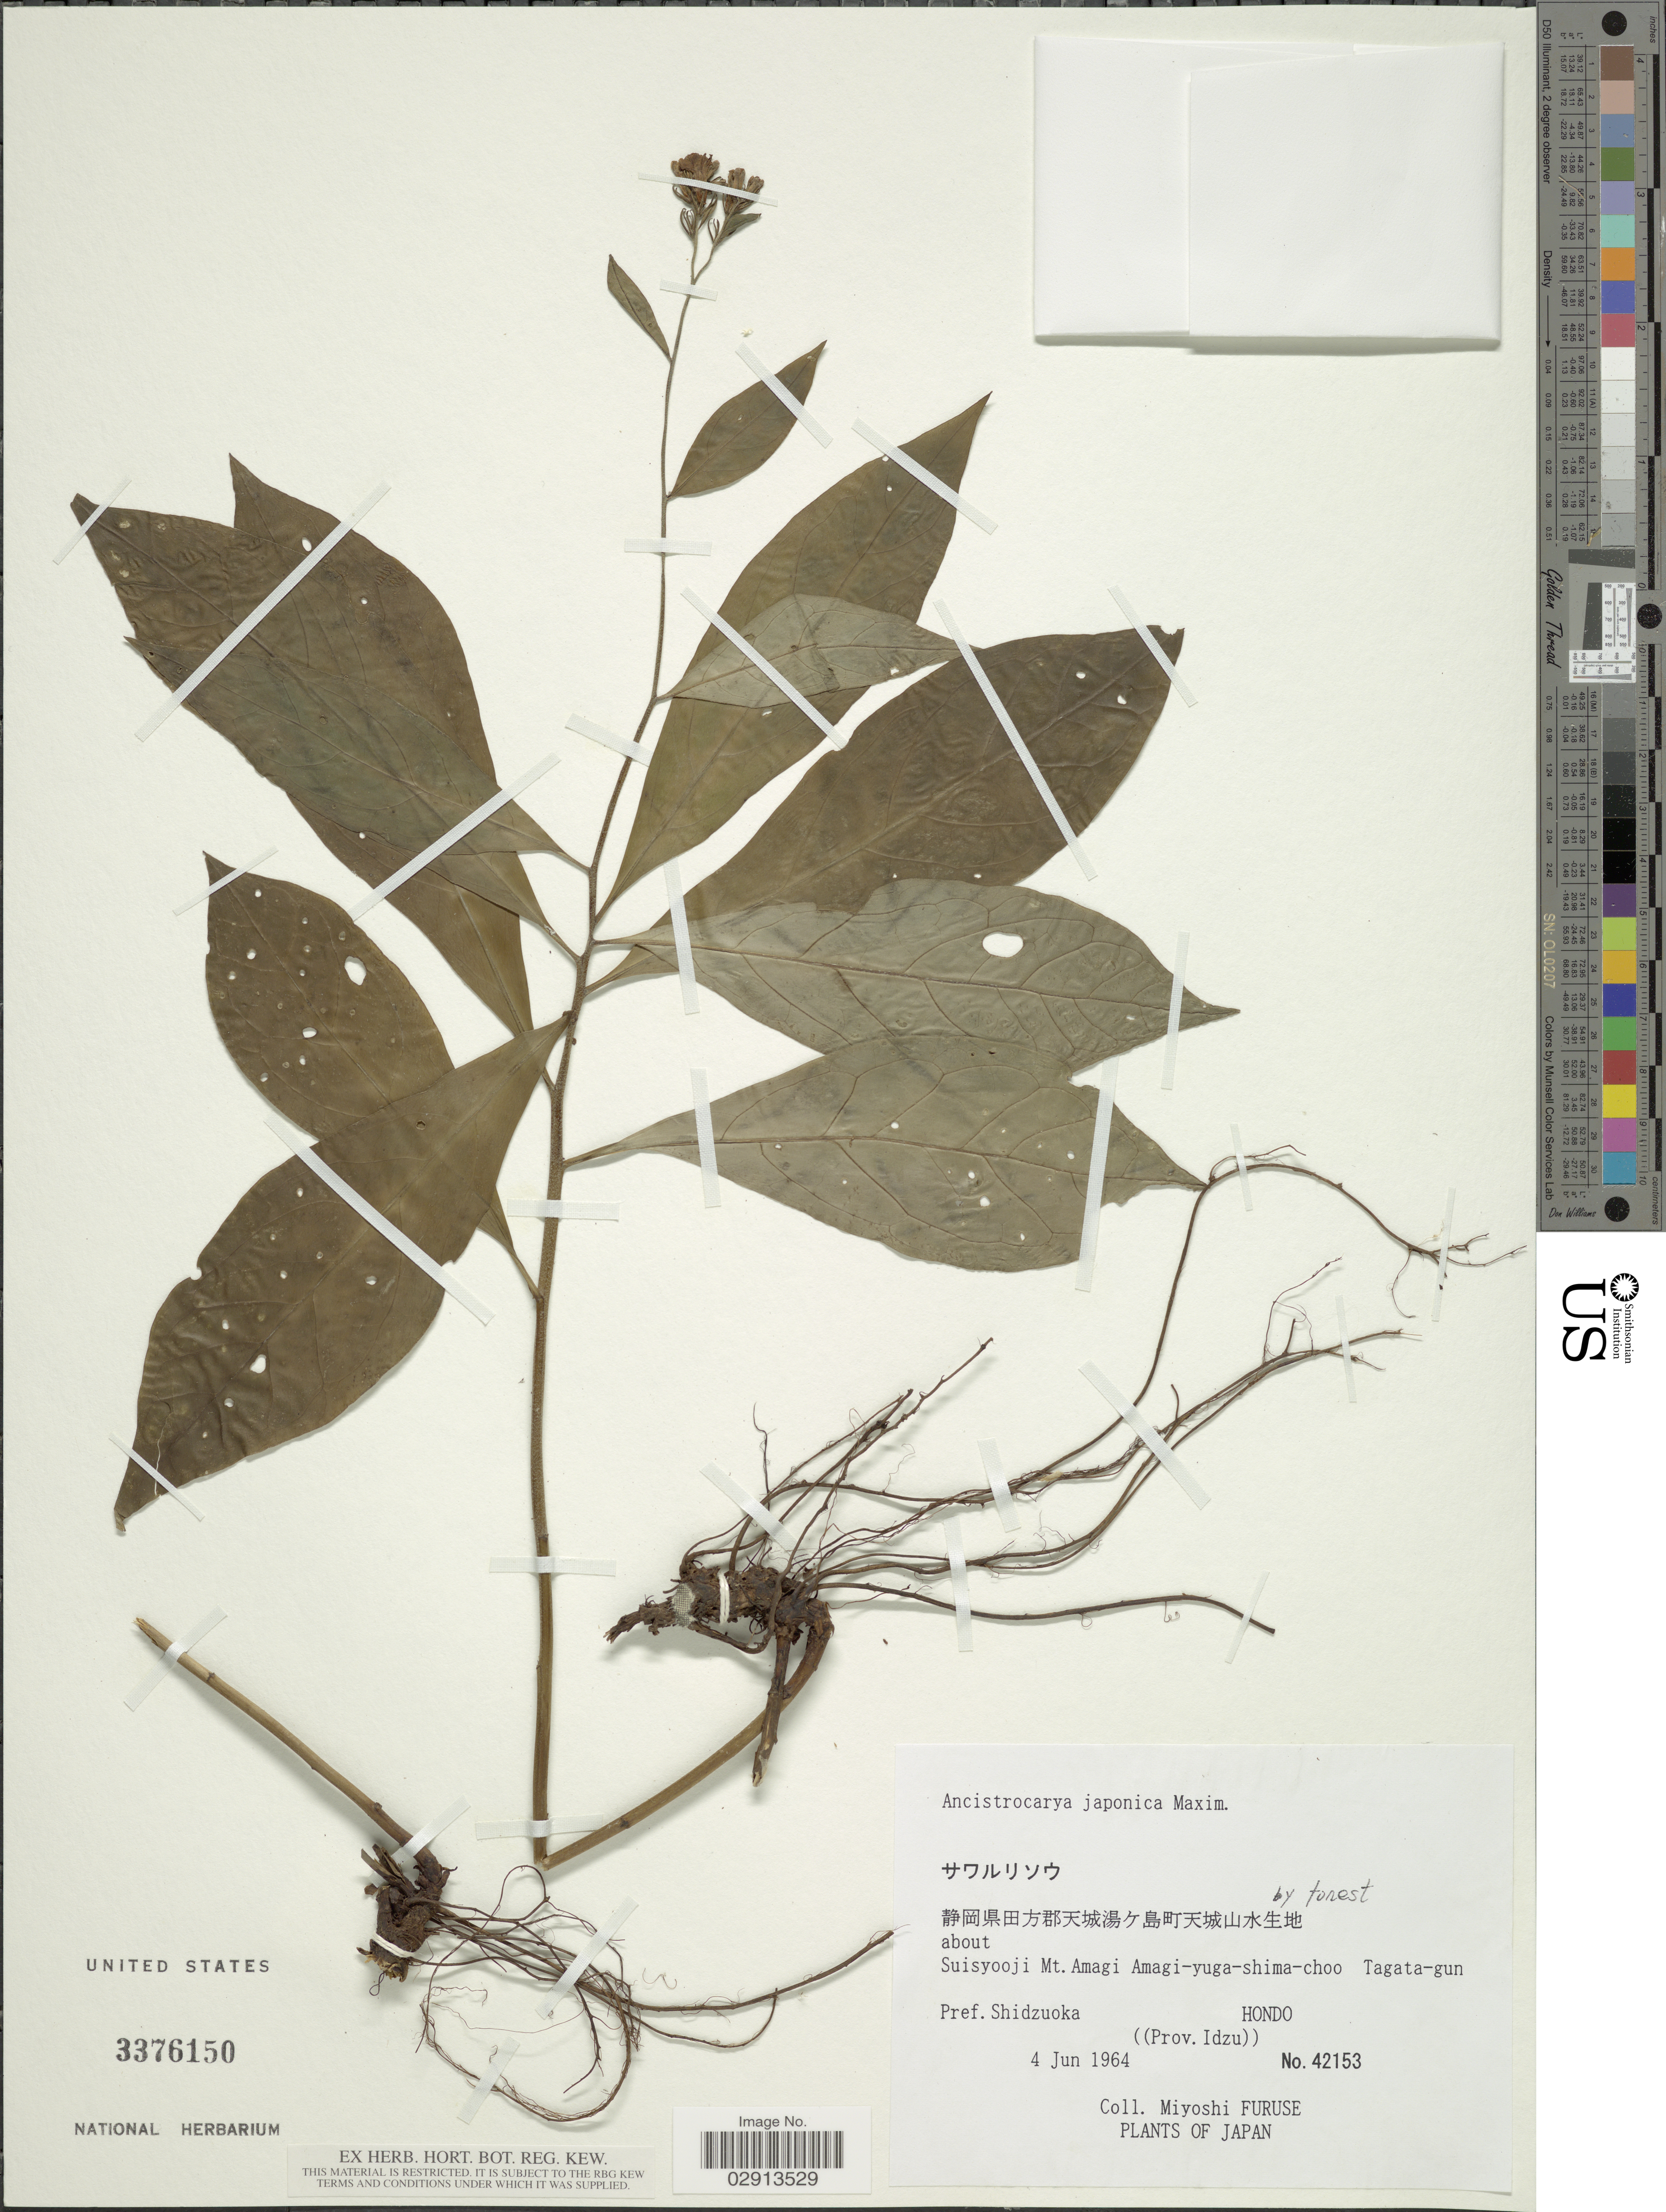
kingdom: Plantae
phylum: Tracheophyta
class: Magnoliopsida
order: Boraginales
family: Boraginaceae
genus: Ancistrocarya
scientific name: Ancistrocarya japonica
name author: Maxim.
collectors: M. Furuse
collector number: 42153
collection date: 1964-06-04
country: Japan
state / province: Sizuoka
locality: About Suisyooji Mt. Amagi Amagi-yuga-shima-choo Tagata-gun. Pref. Shidzuoka Hondo ((Prov. Idzu)).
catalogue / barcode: US 3376150